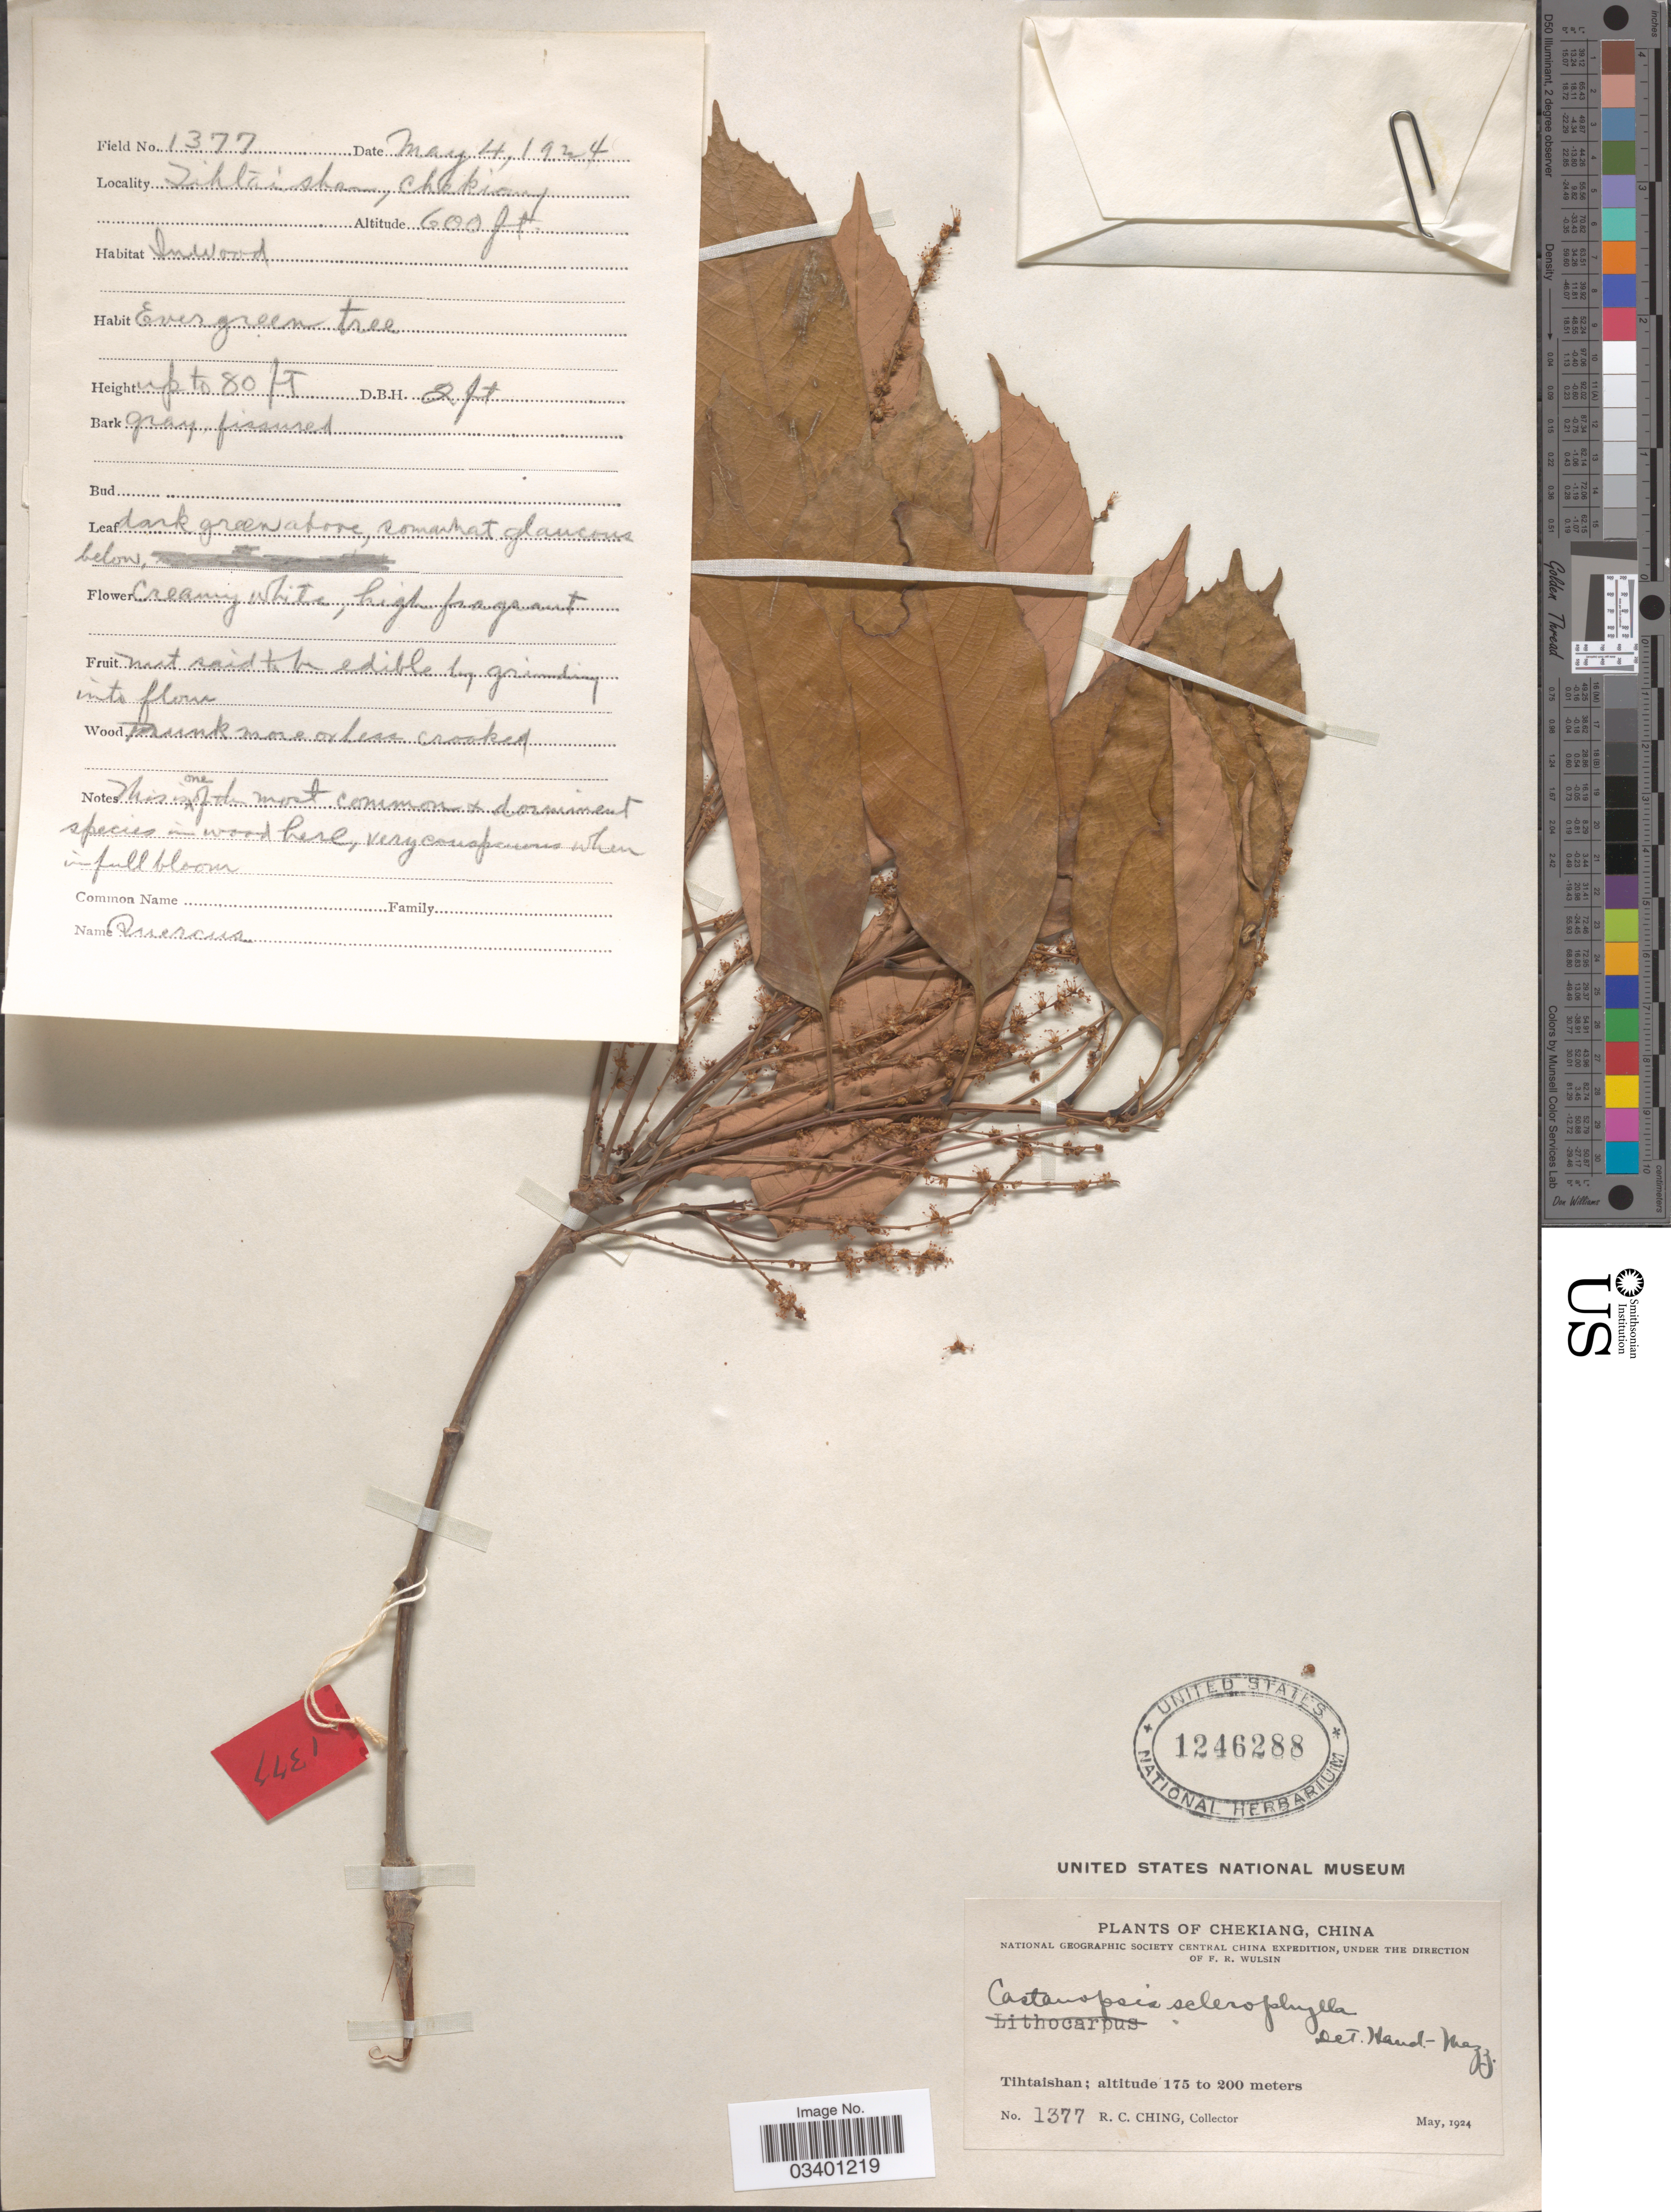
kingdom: Plantae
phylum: Tracheophyta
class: Magnoliopsida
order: Fagales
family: Fagaceae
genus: Castanopsis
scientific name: Castanopsis sclerophylla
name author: (Lindl.) Schottky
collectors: R. C. Ching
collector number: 1377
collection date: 1924-05-04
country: China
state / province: Zhejiang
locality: Chekiang, Tihtaishan.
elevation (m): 183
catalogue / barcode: US 1246288